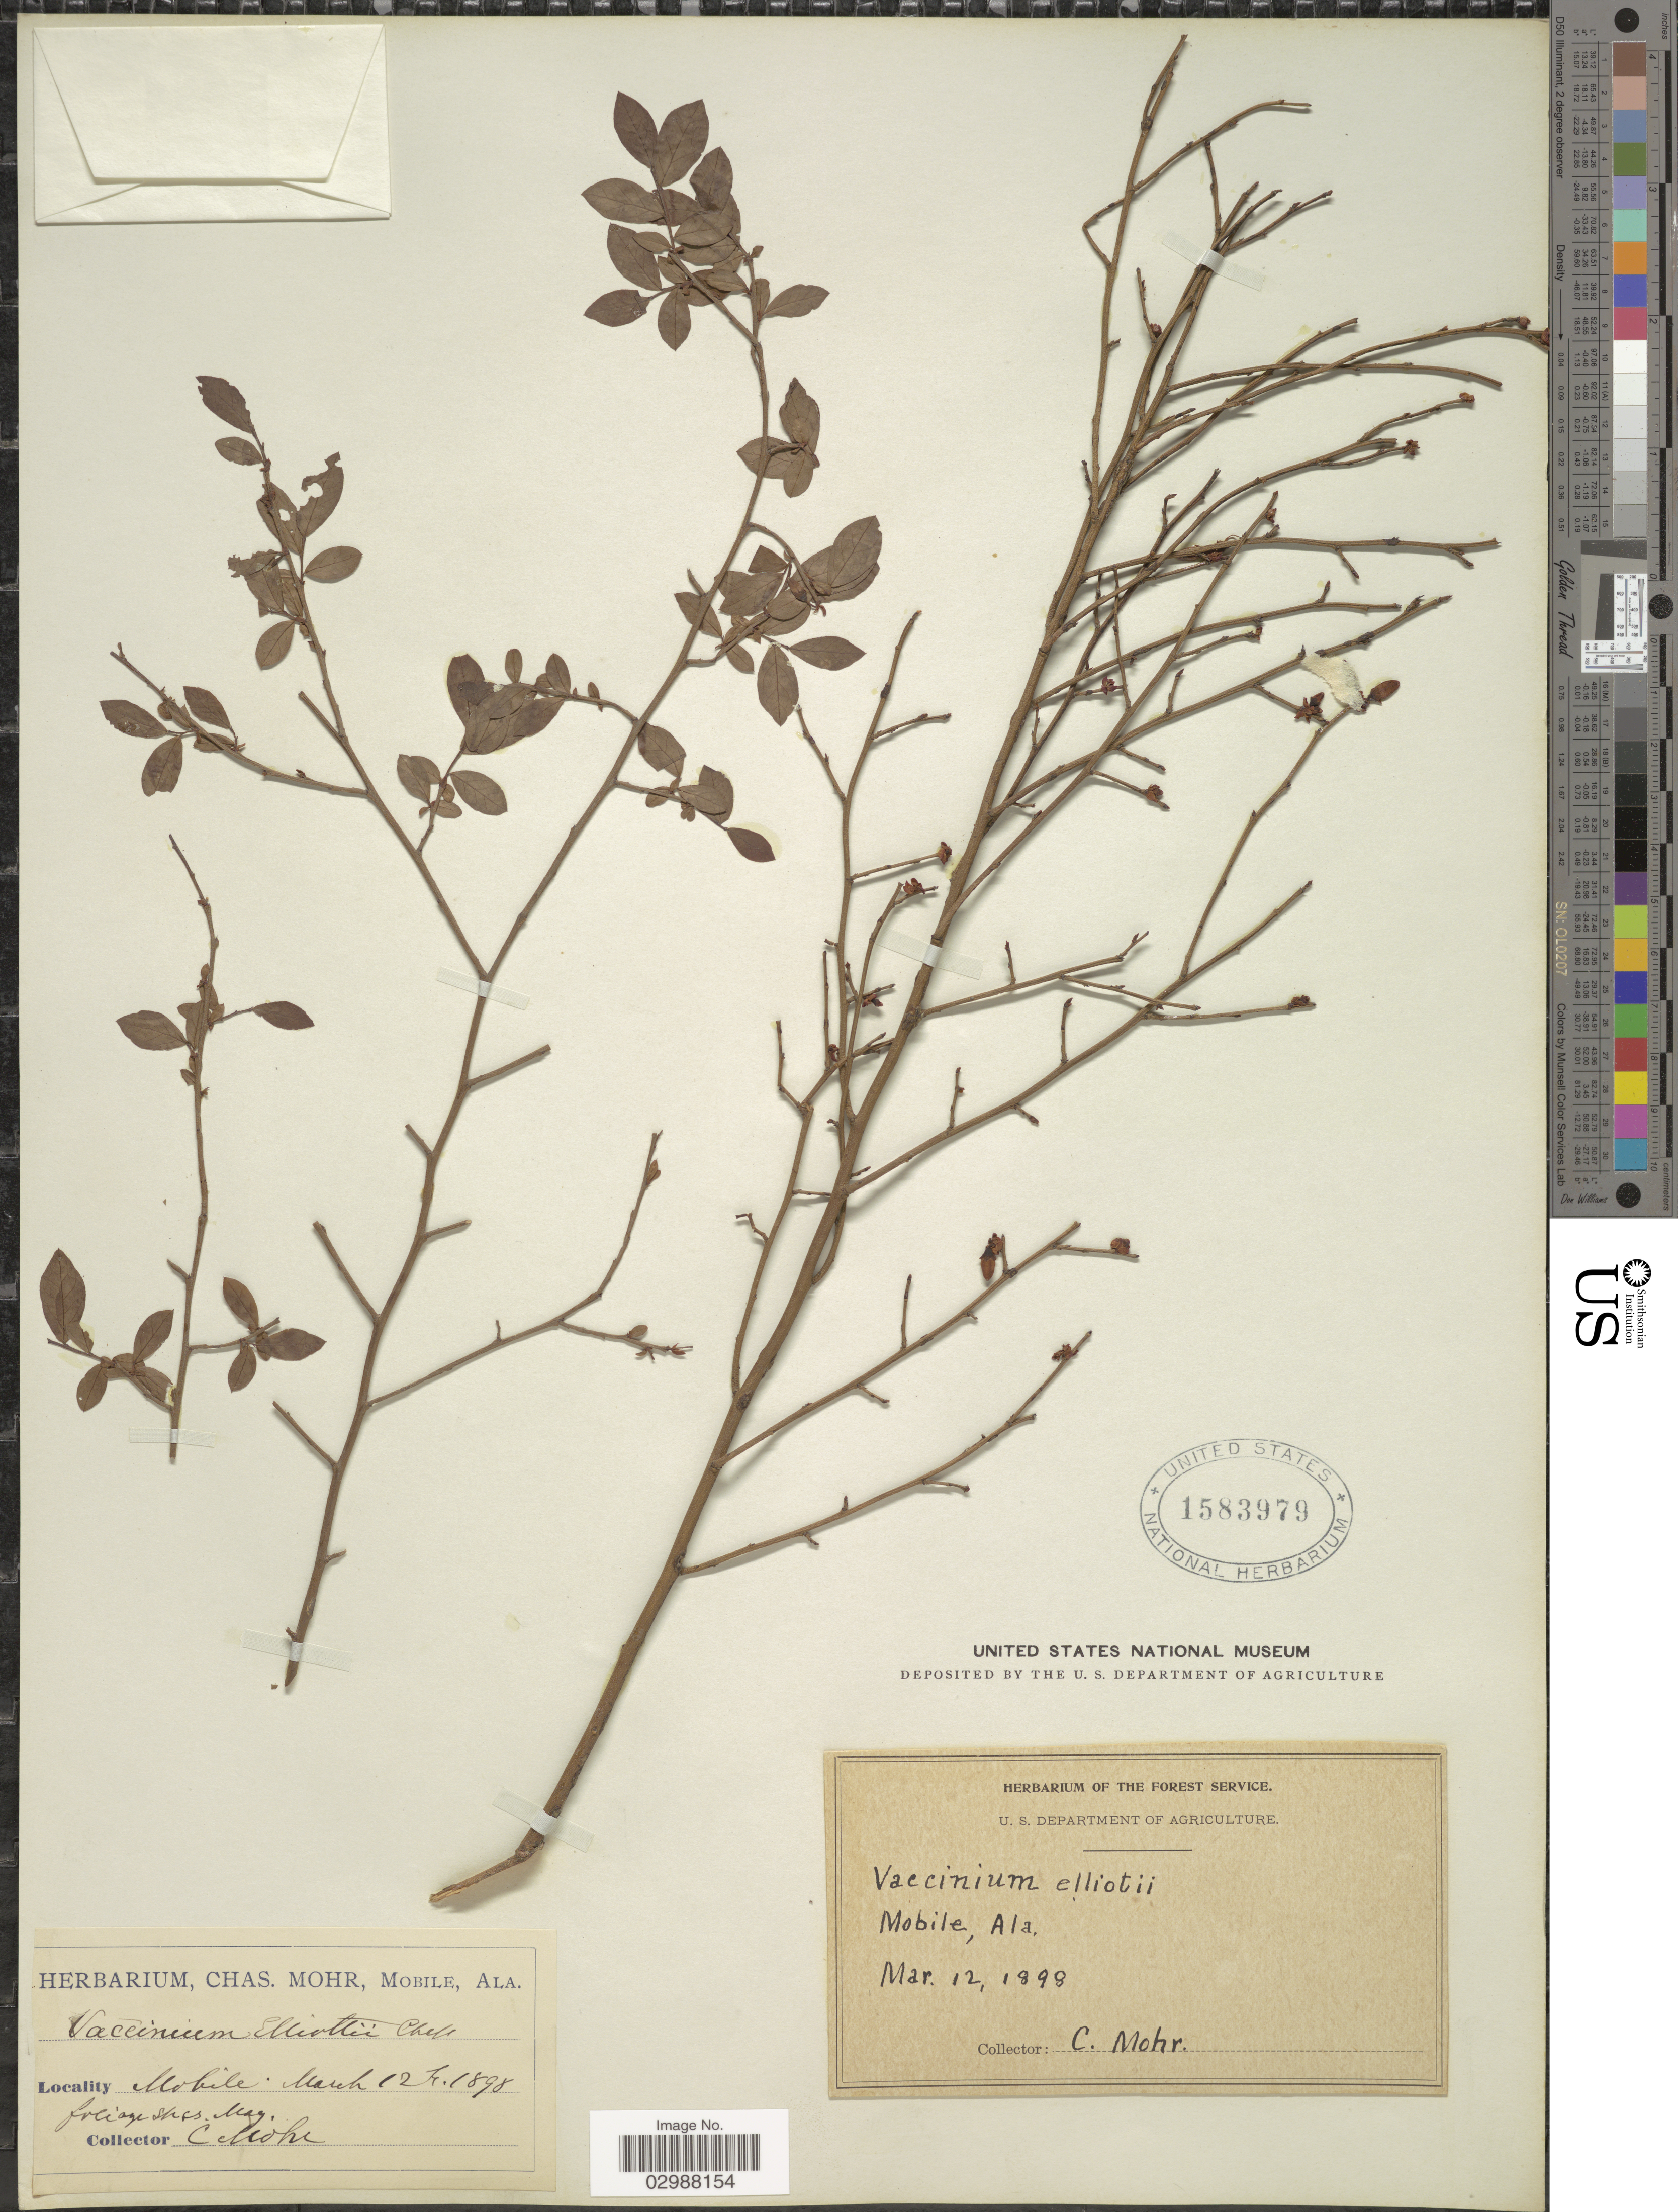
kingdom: Plantae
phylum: Tracheophyta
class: Magnoliopsida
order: Ericales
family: Ericaceae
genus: Vaccinium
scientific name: Vaccinium elliottii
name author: Chapm.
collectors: Mohr, C. T. (herbarium)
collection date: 1898-03-12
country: United States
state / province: Alabama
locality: Mobile.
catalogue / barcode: US 1583979